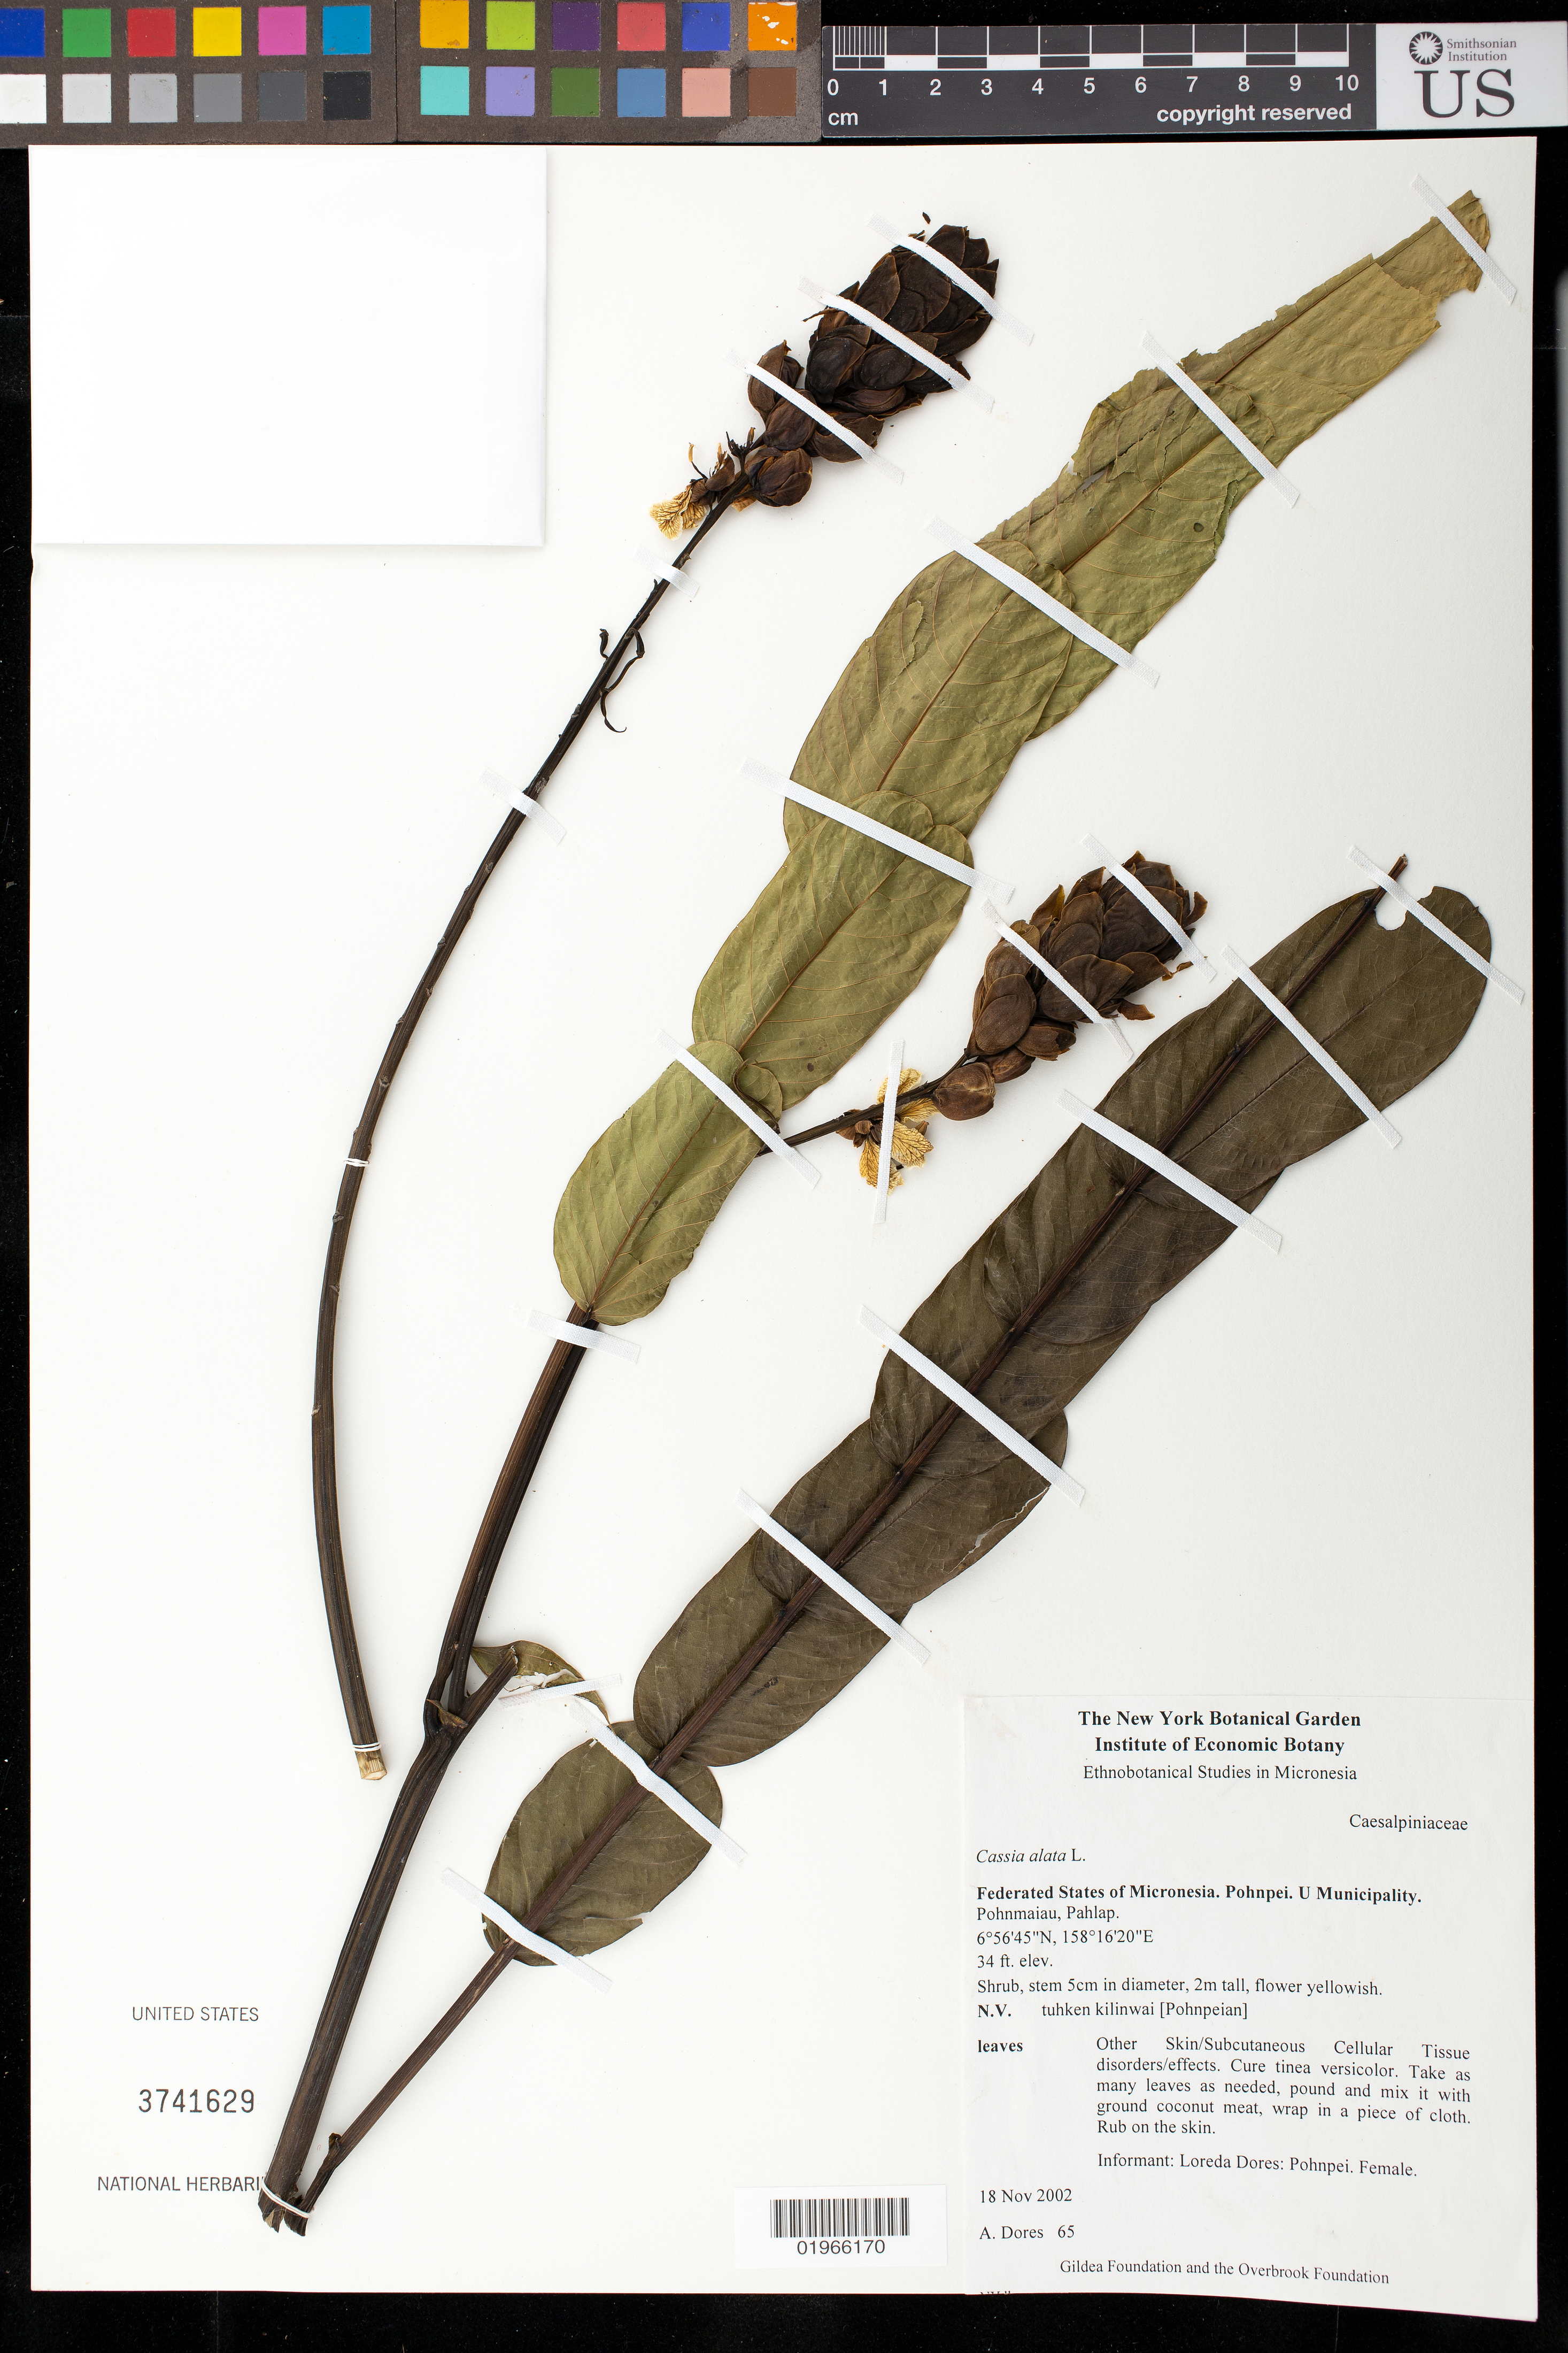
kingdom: Plantae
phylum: Tracheophyta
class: Magnoliopsida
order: Fabales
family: Fabaceae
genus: Cassia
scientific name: Cassia alata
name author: L.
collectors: A. Dores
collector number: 65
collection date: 2002-11-18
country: Micronesia, Federated States of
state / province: Pohnpei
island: Pohnpei [Ponape]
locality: U Municipality. Pohnmaiau, Pahlap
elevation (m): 10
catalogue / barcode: US 3741629